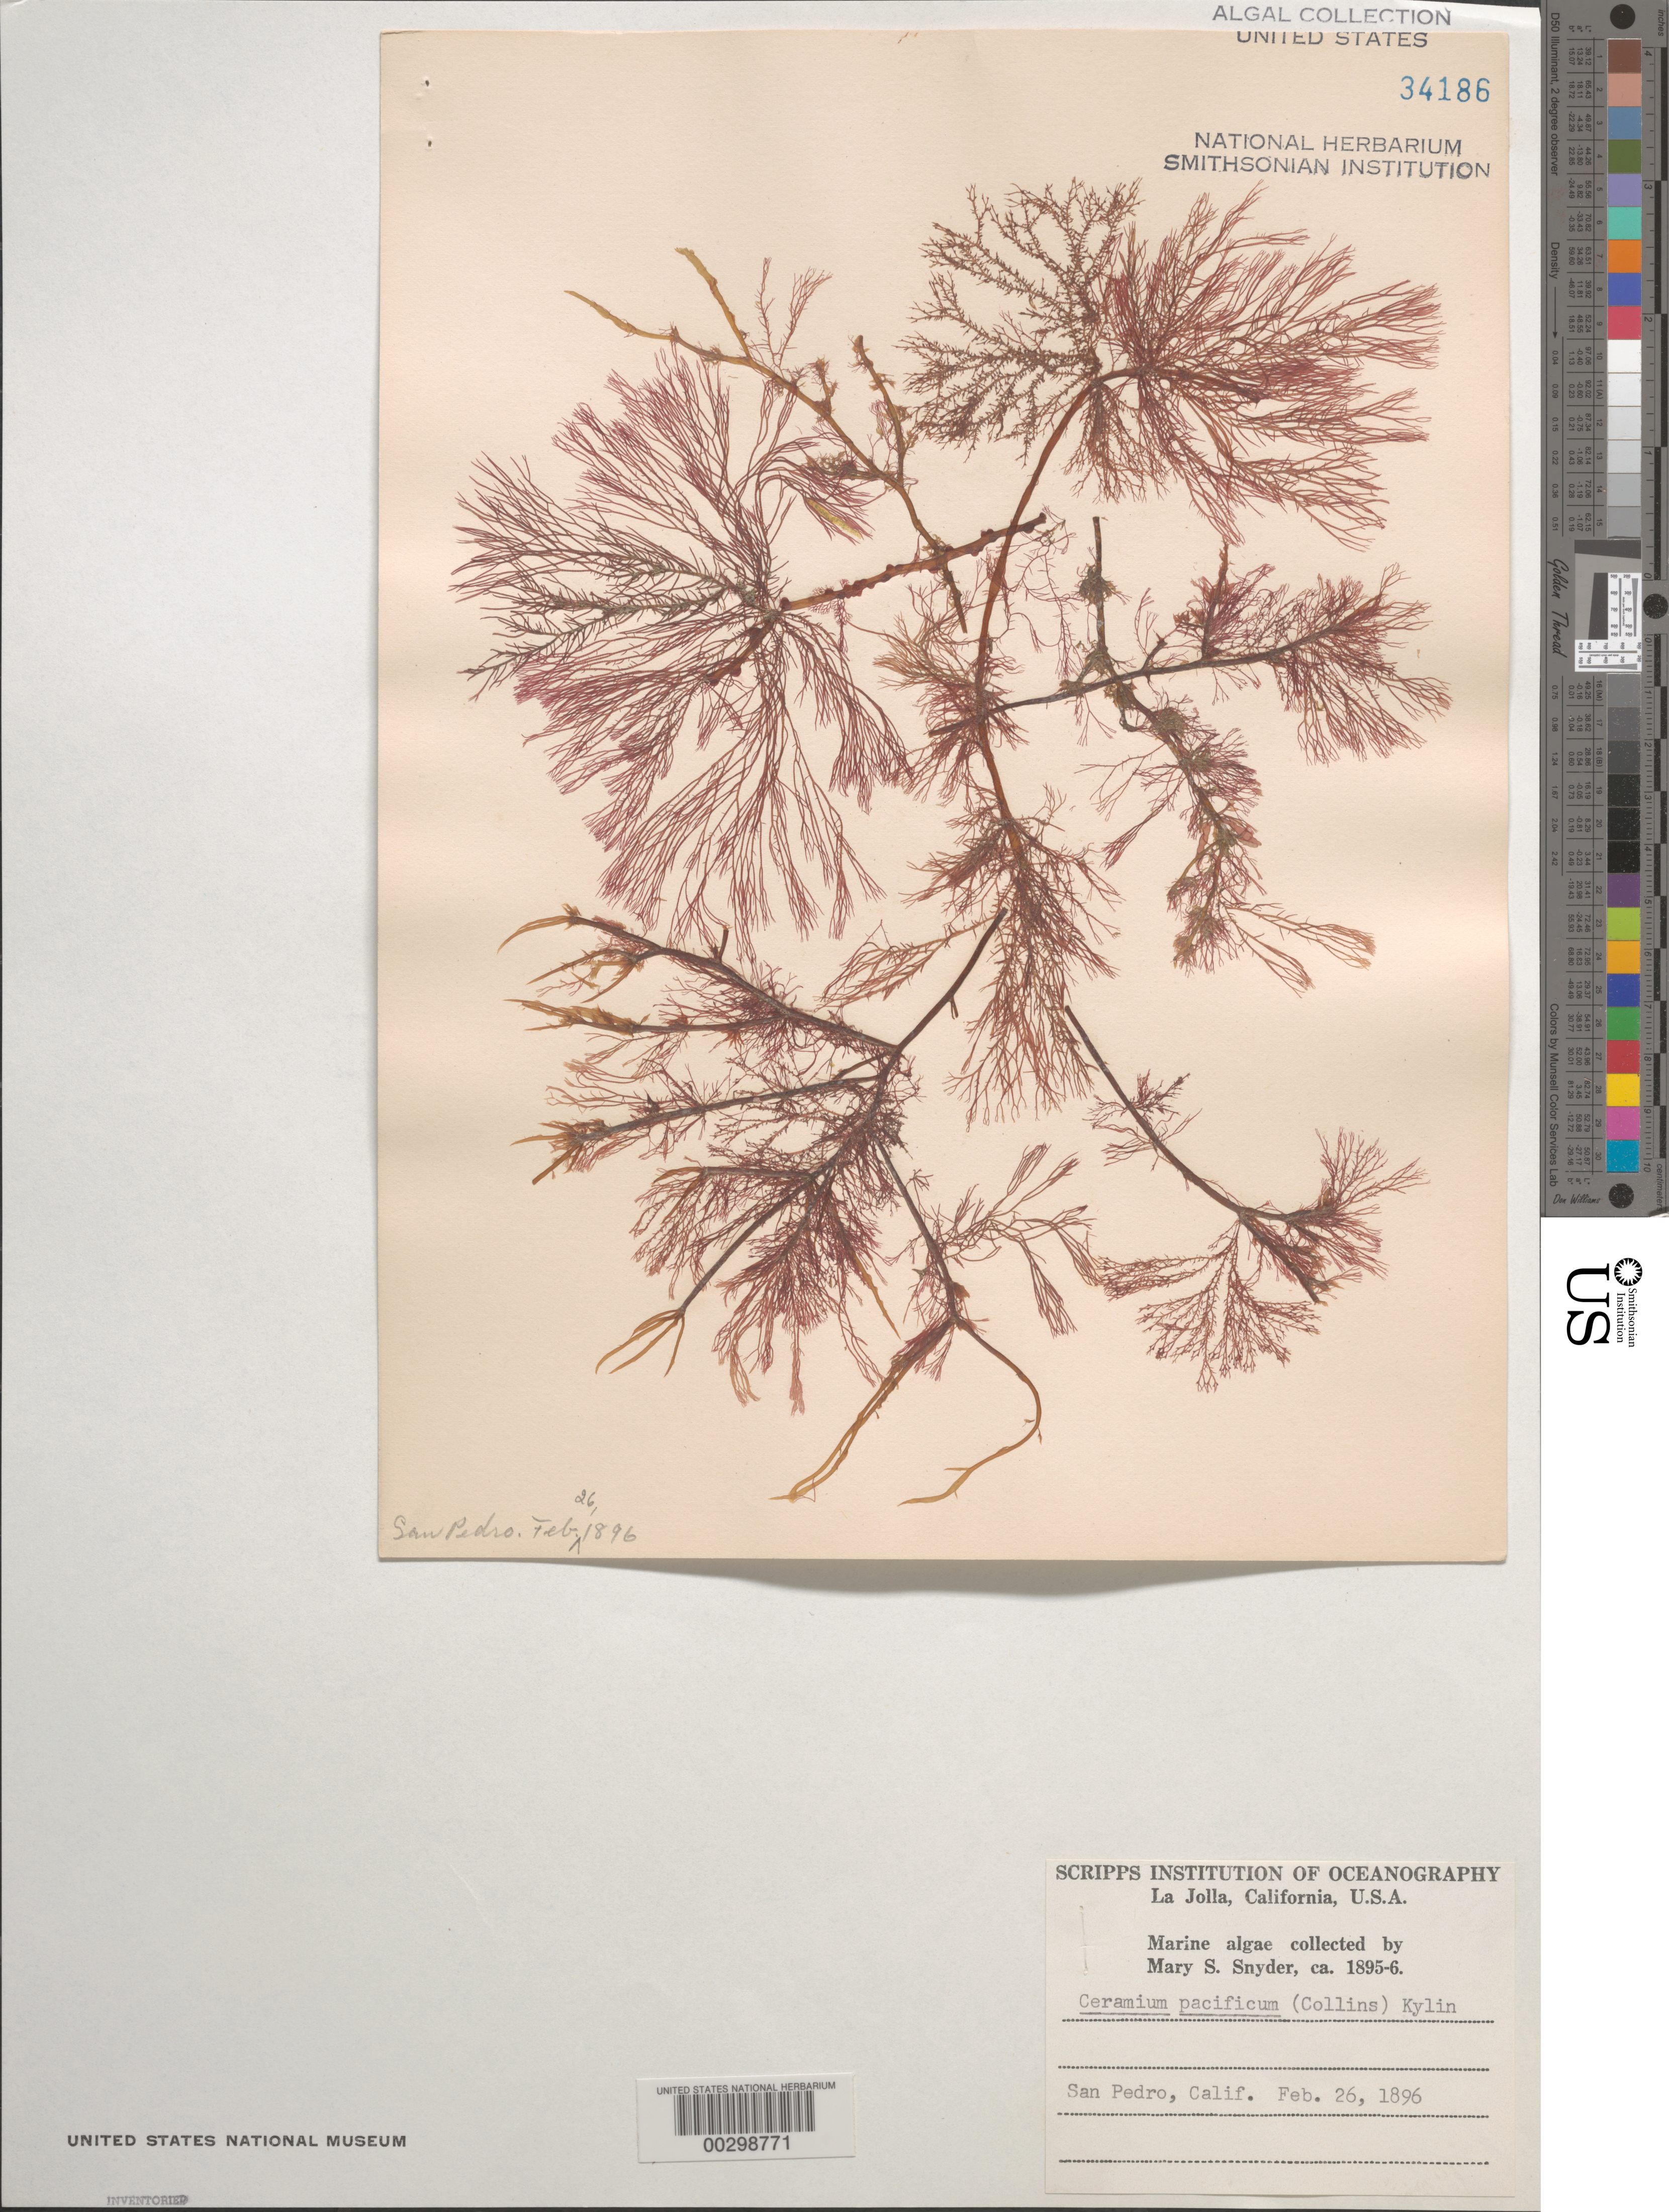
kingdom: Plantae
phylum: Rhodophyta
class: Florideophyceae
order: Ceramiales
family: Ceramiaceae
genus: Ceramium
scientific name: Ceramium pacificum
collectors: M. Snyder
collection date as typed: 26 Feb 1896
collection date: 1896-02-26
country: United States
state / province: California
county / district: Los Angeles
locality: San Pedro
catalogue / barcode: US 34186